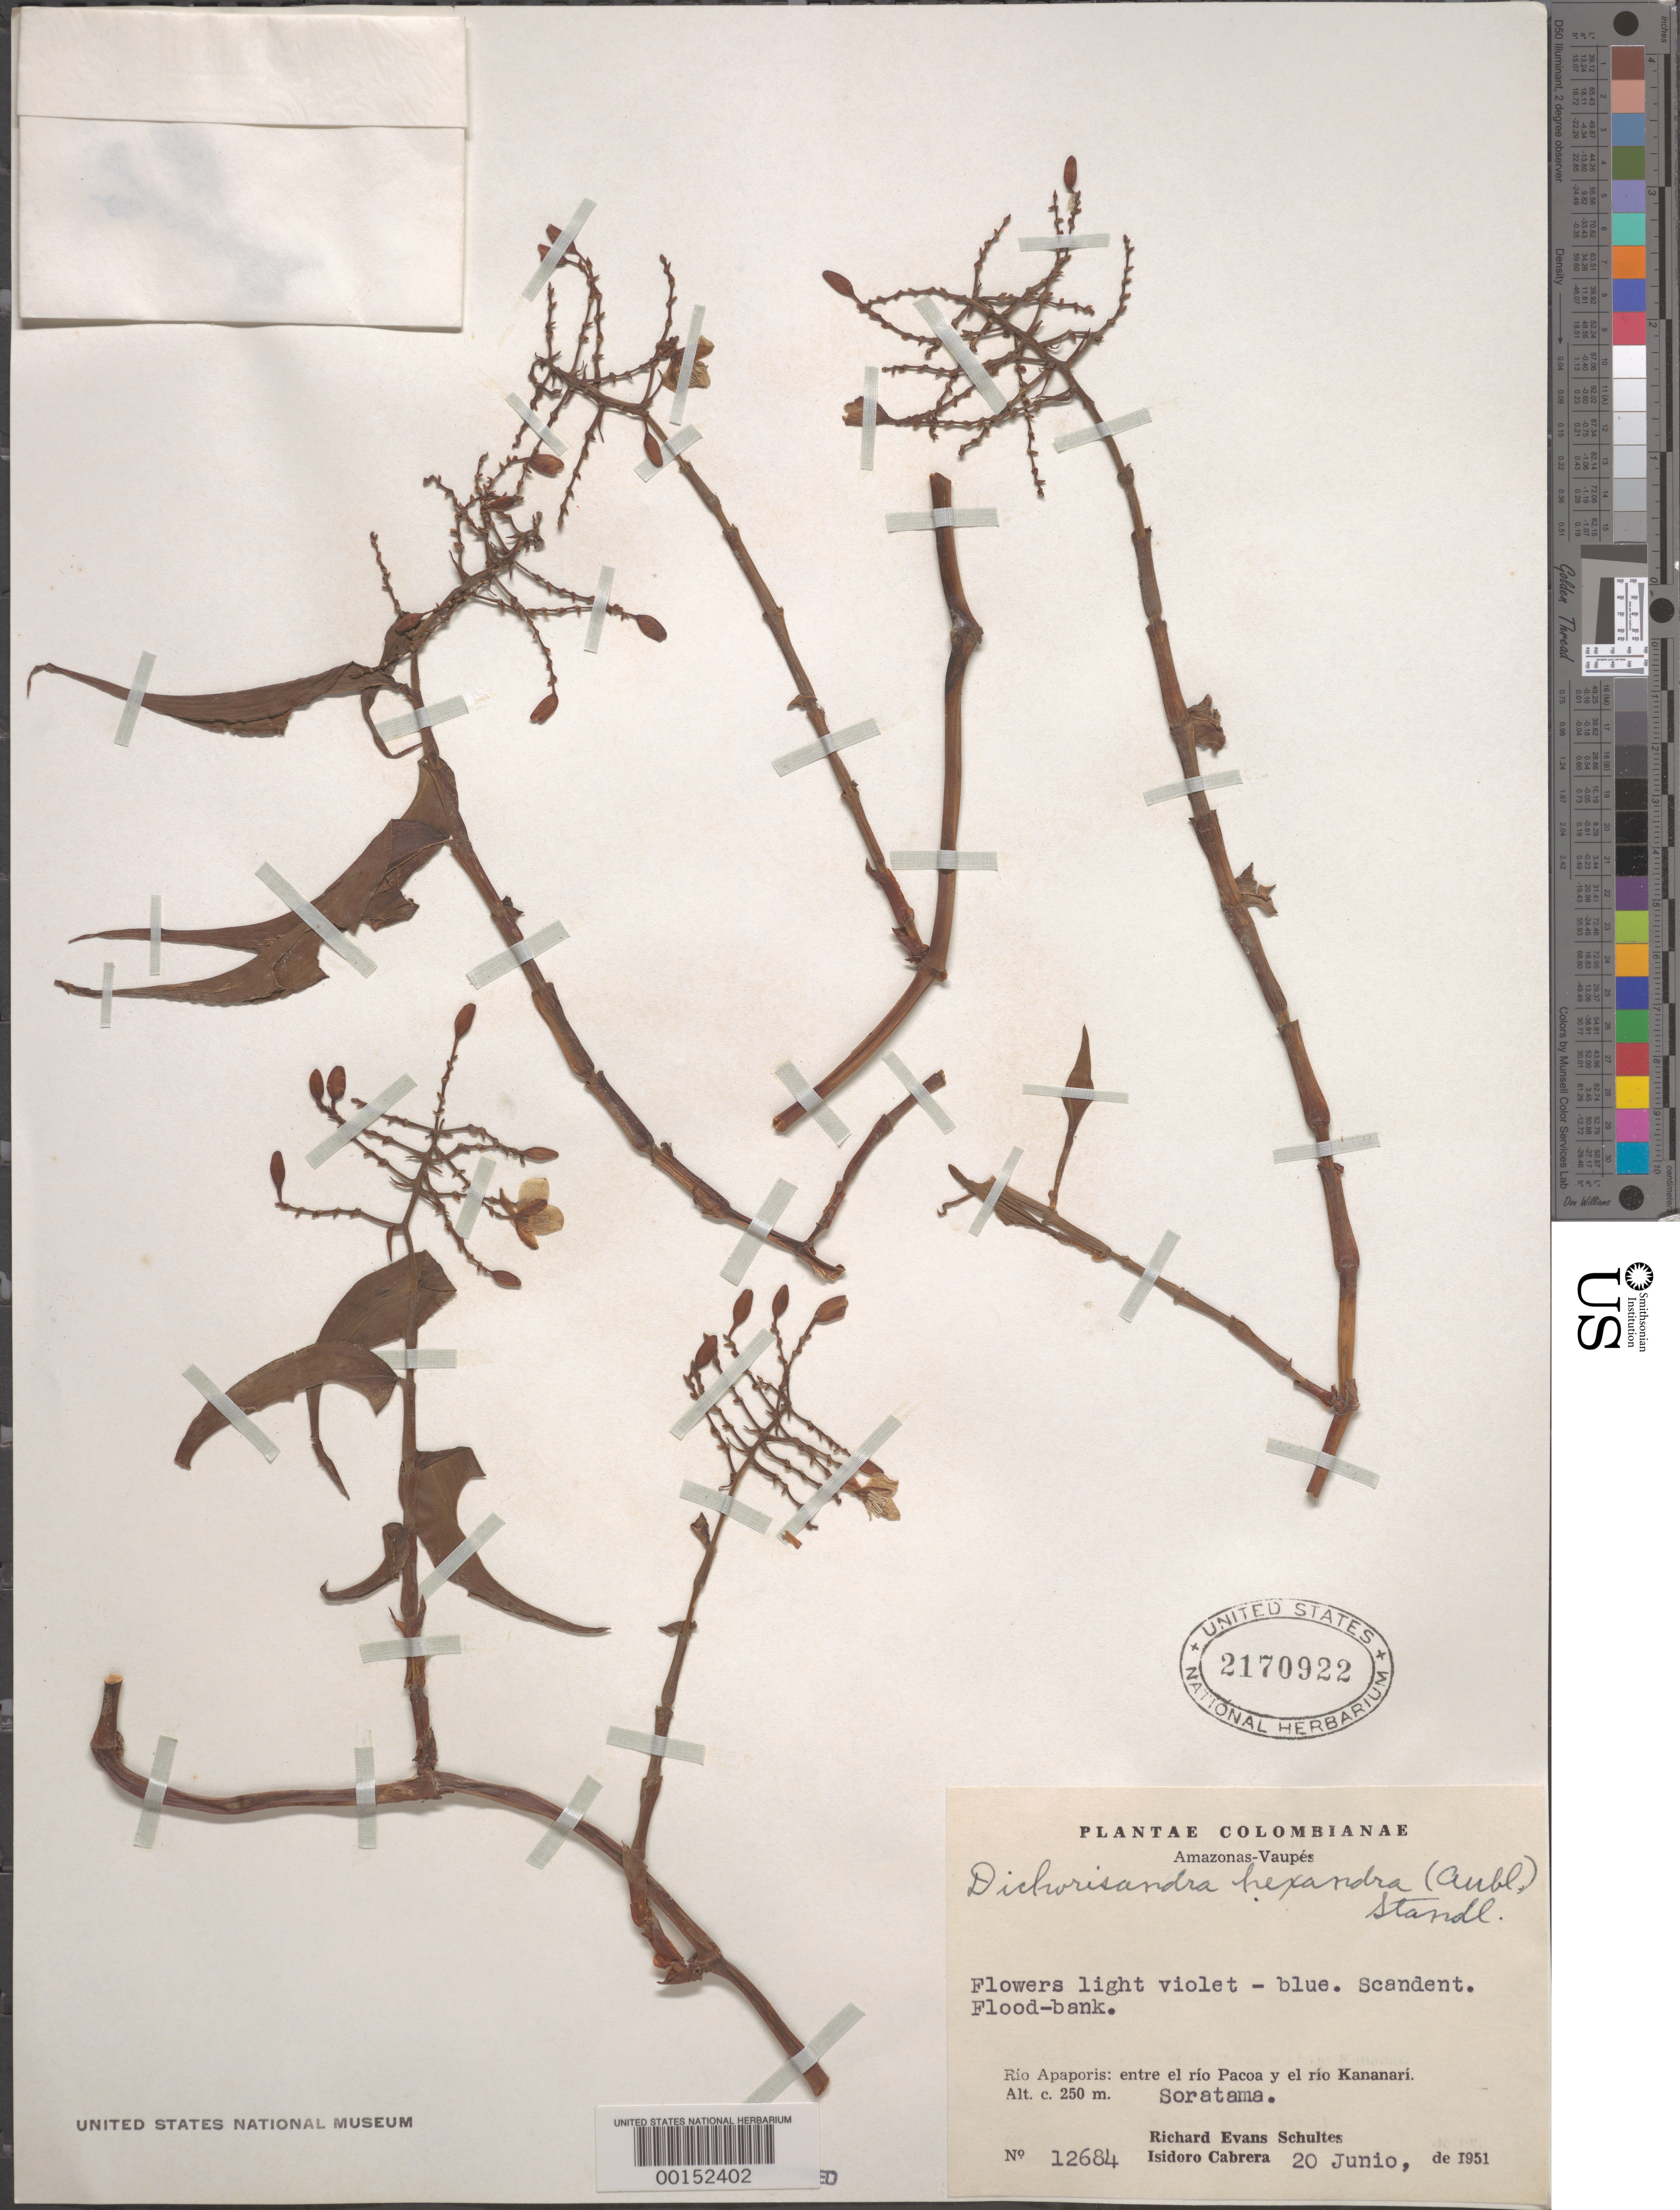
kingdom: Plantae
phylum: Tracheophyta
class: Liliopsida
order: Commelinales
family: Commelinaceae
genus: Dichorisandra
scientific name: Dichorisandra hexandra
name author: (Aubl.) Standl.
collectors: R. E. Schultes & I. Cabrera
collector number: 12684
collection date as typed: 20 Jun 1951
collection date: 1951-06-20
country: Colombia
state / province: Amazônas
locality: Rio Apaporis, between Rio Pacoa and Rio Kananari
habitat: Flood bank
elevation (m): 250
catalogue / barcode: US 2170922